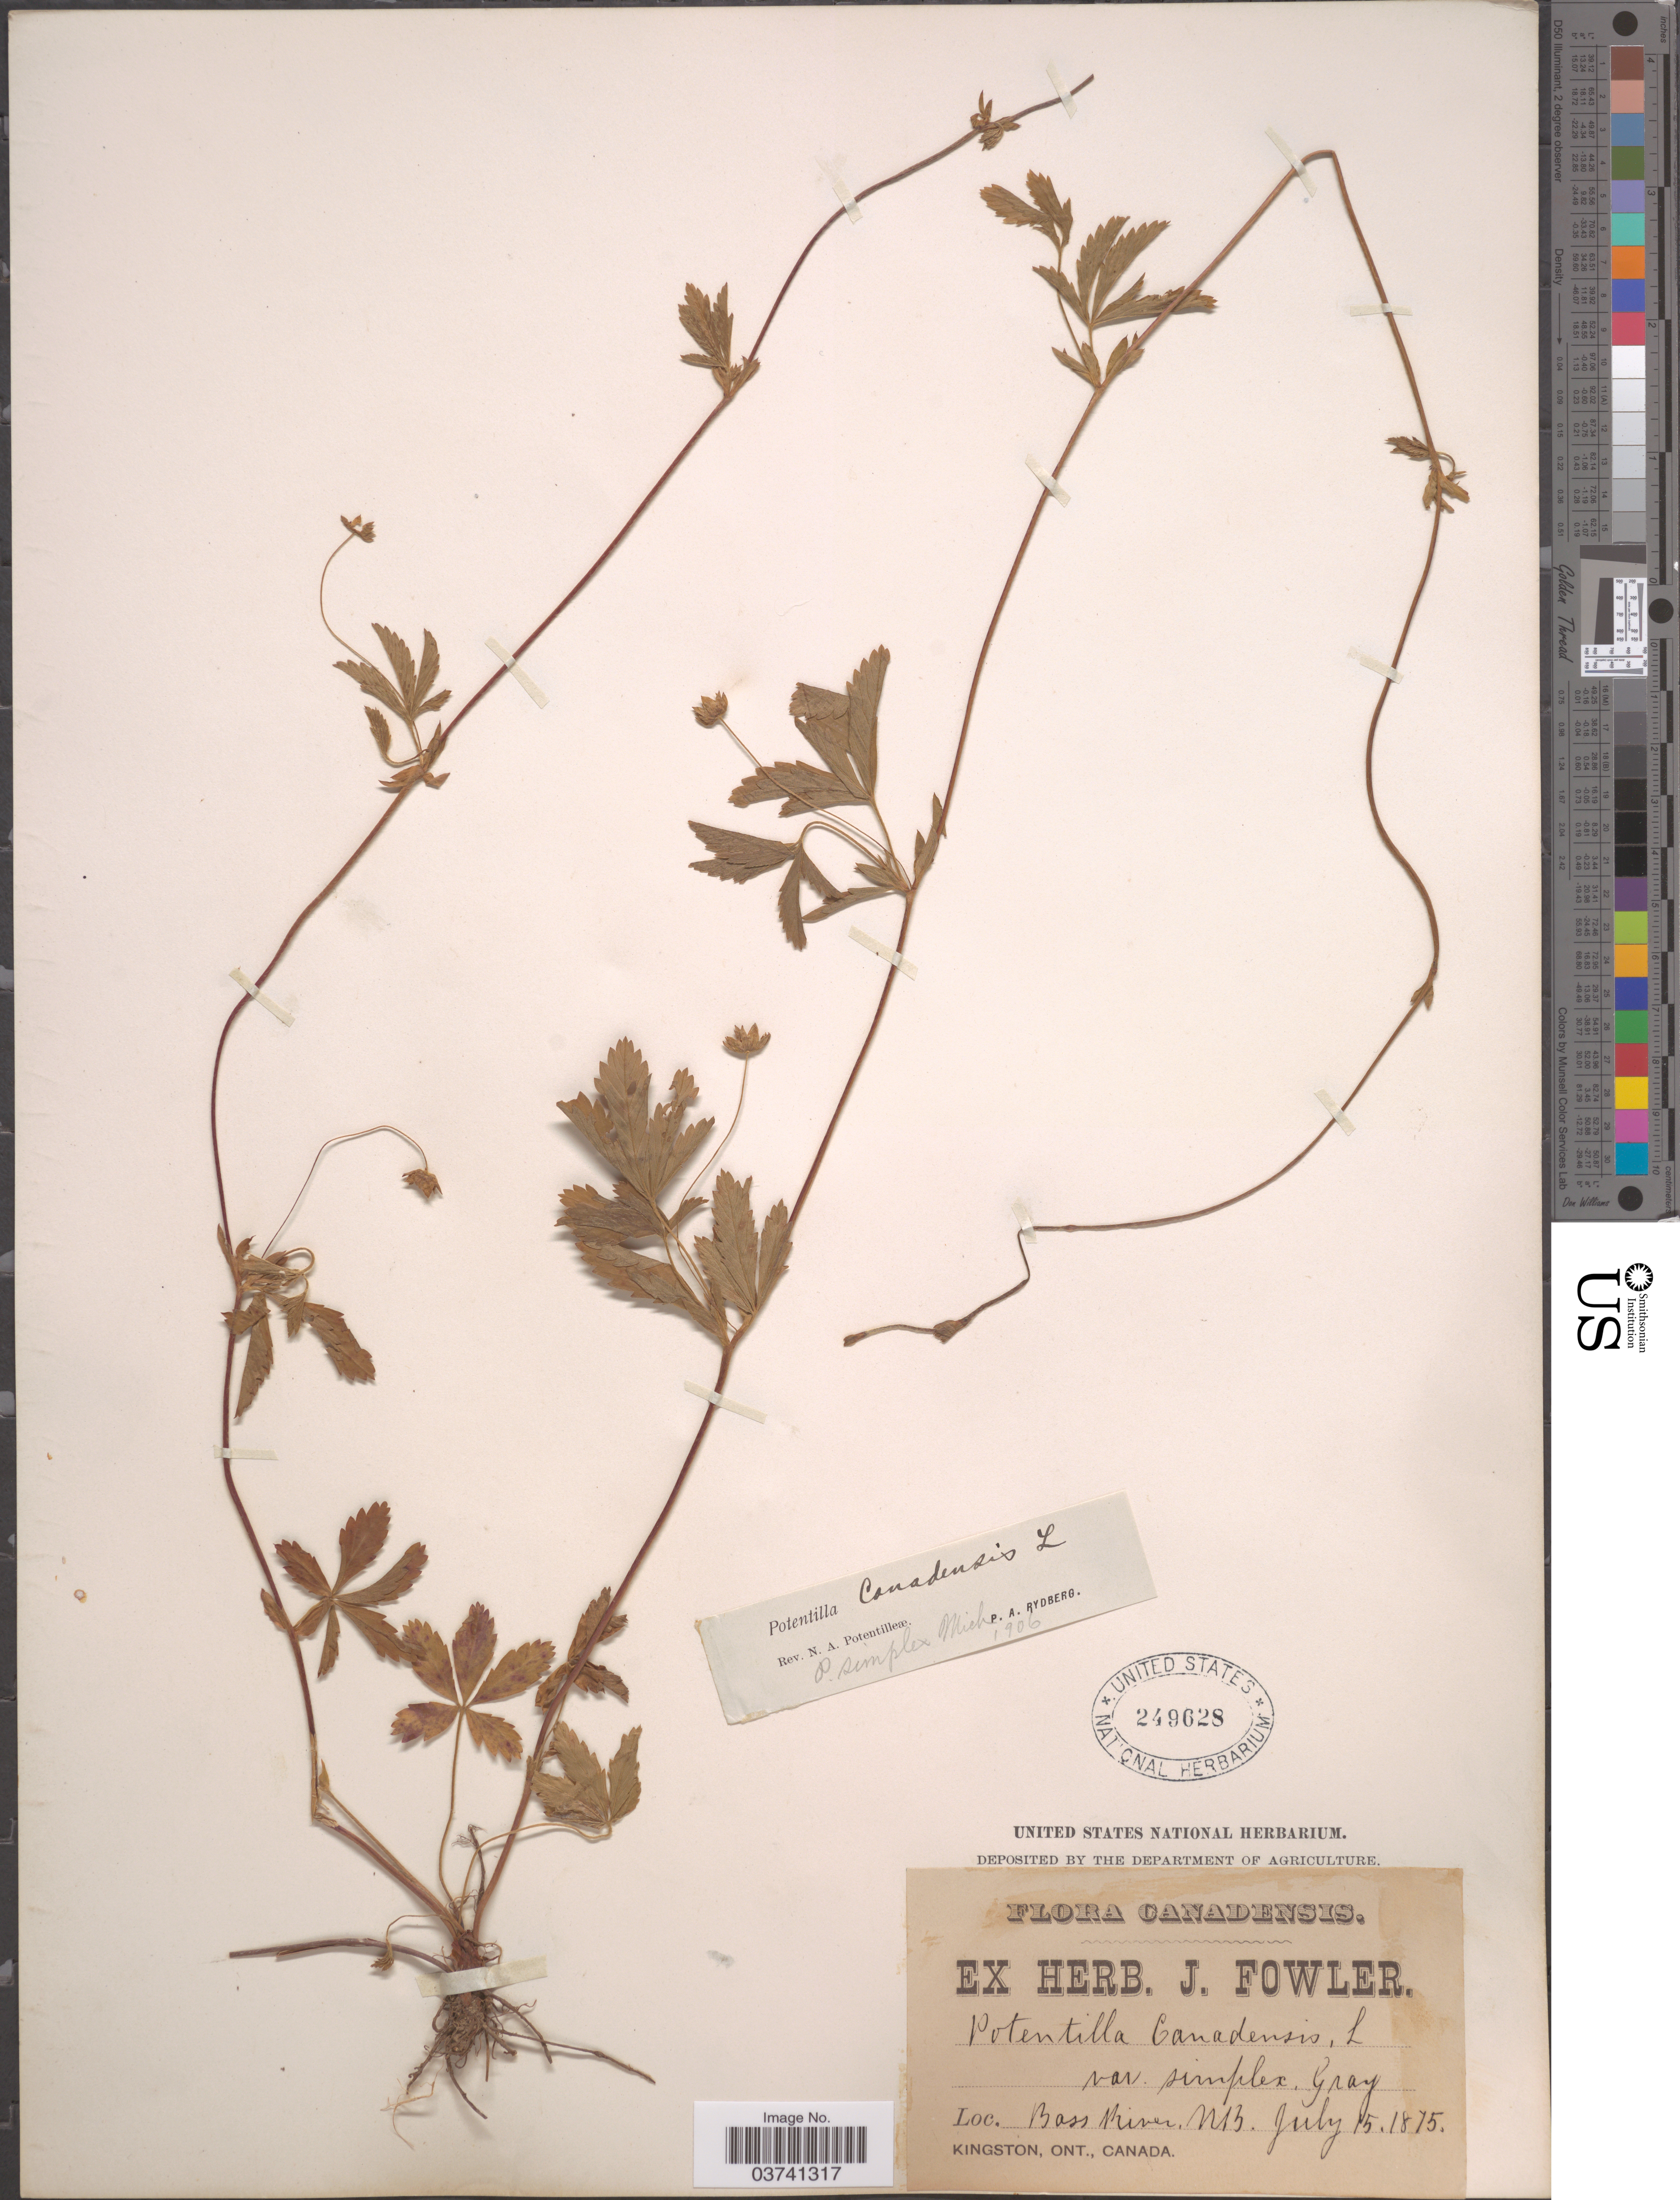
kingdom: Plantae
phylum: Tracheophyta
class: Magnoliopsida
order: Rosales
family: Rosaceae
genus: Potentilla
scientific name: Potentilla simplex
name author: Michx.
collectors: ex herb. J. Fowler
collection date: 1875-07-15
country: Canada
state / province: New Brunswick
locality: Bass River.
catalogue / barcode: US 249628